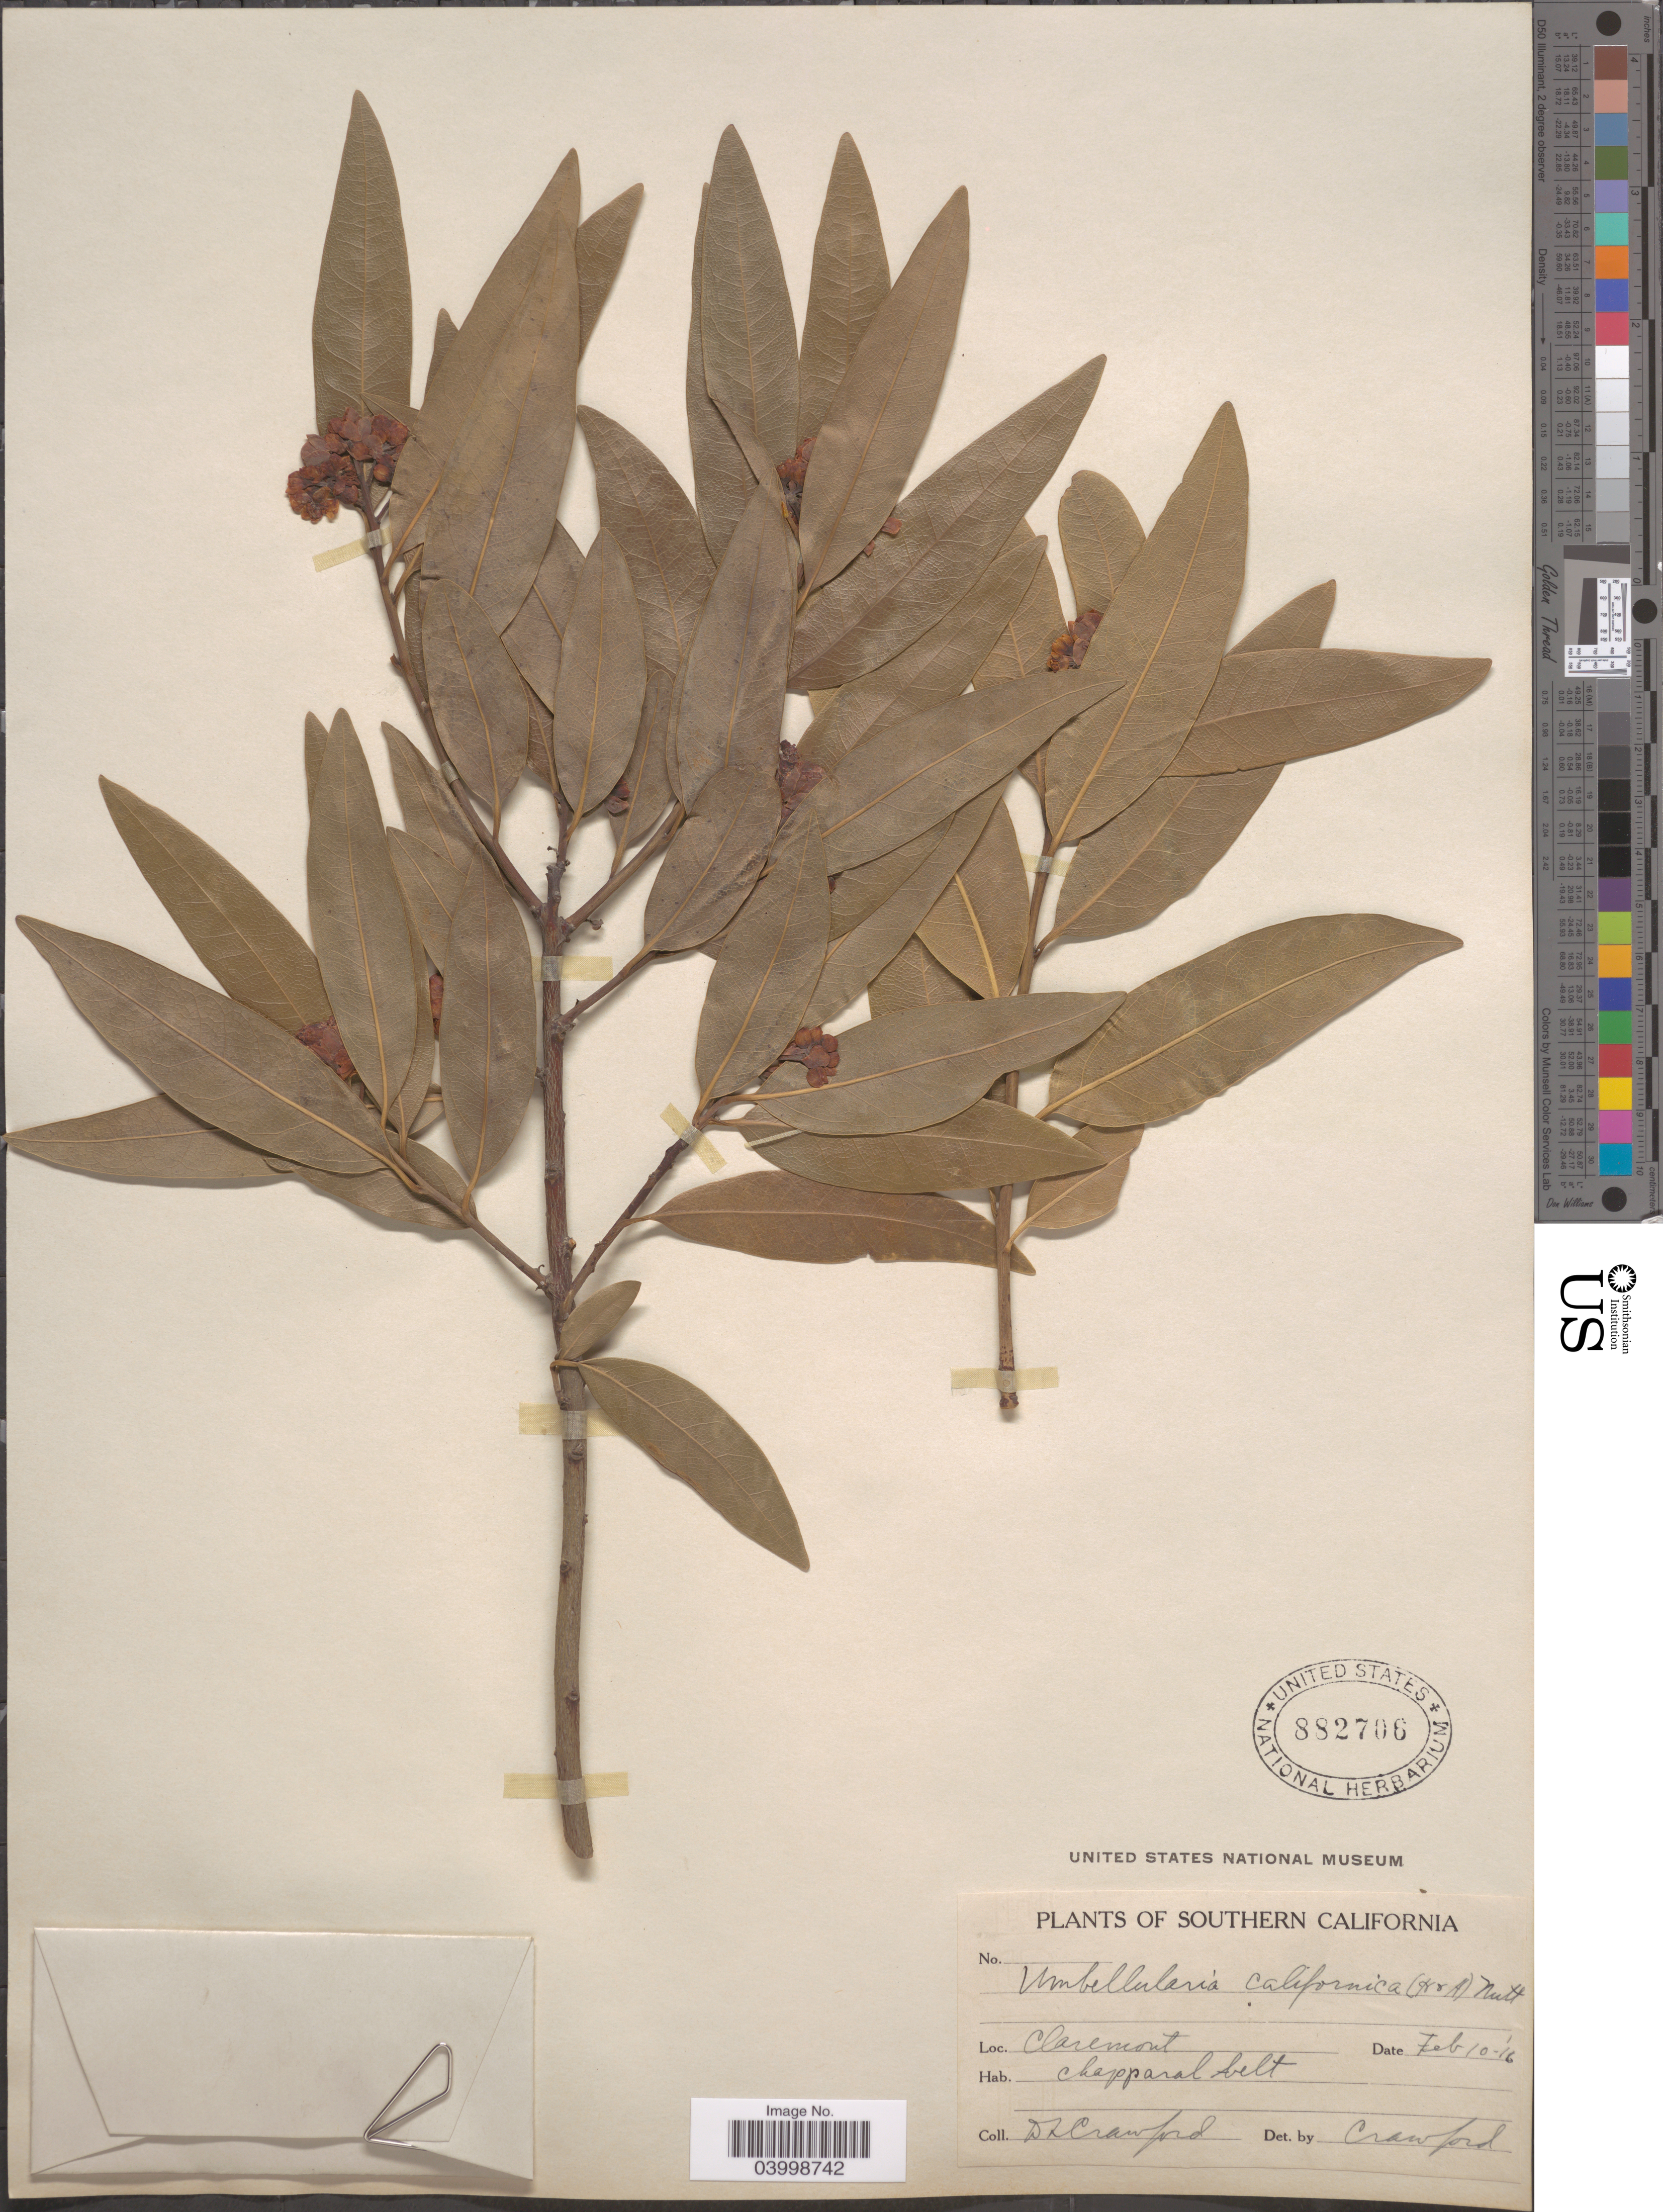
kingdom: Plantae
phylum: Tracheophyta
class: Magnoliopsida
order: Laurales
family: Lauraceae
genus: Umbellularia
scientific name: Umbellularia californica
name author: (Hook. & Arn.) Nutt.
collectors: D. L. Crawford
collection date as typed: Transcribed d/m/y: 10/2/16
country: United States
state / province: California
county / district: Los Angeles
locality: Southern California. Claremont.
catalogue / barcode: US 882706